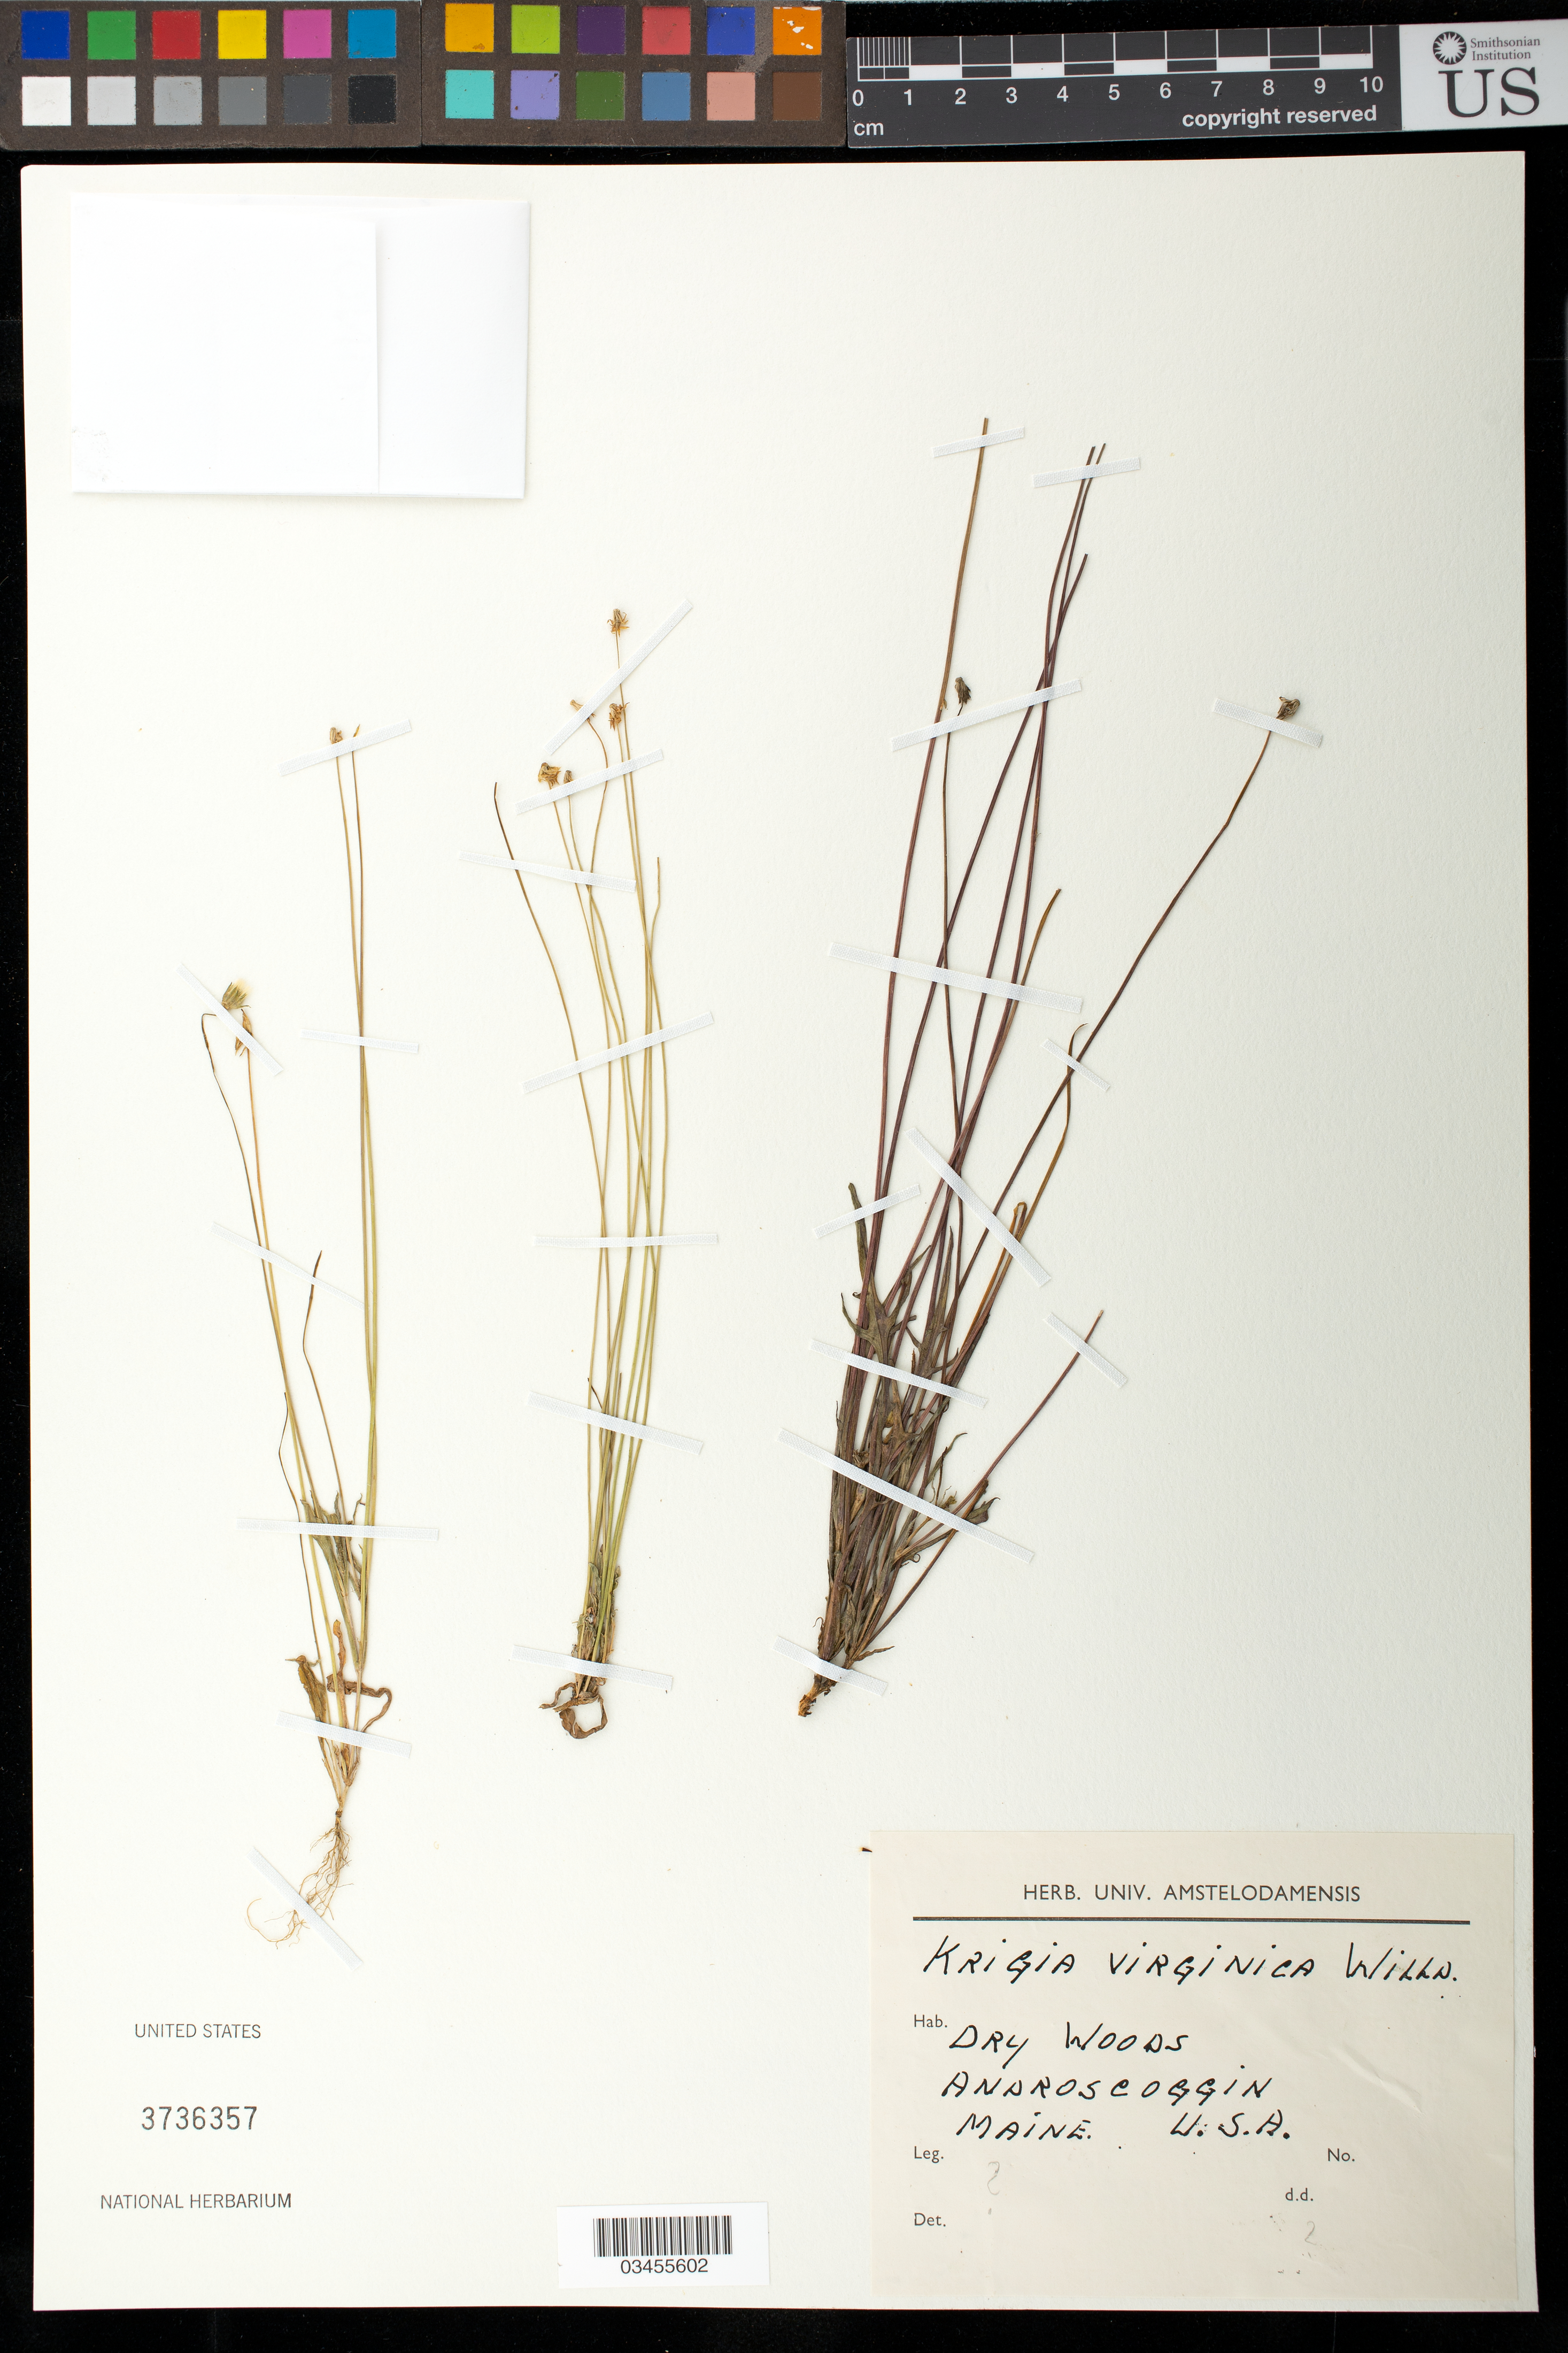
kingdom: Plantae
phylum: Tracheophyta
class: Magnoliopsida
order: Asterales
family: Asteraceae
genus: Krigia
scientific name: Krigia virginica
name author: (L.) Willd.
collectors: Ex Herb. Amstelodamensis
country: United States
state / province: Maine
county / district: Androscoggin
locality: Andaroscogin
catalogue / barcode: US 3736357